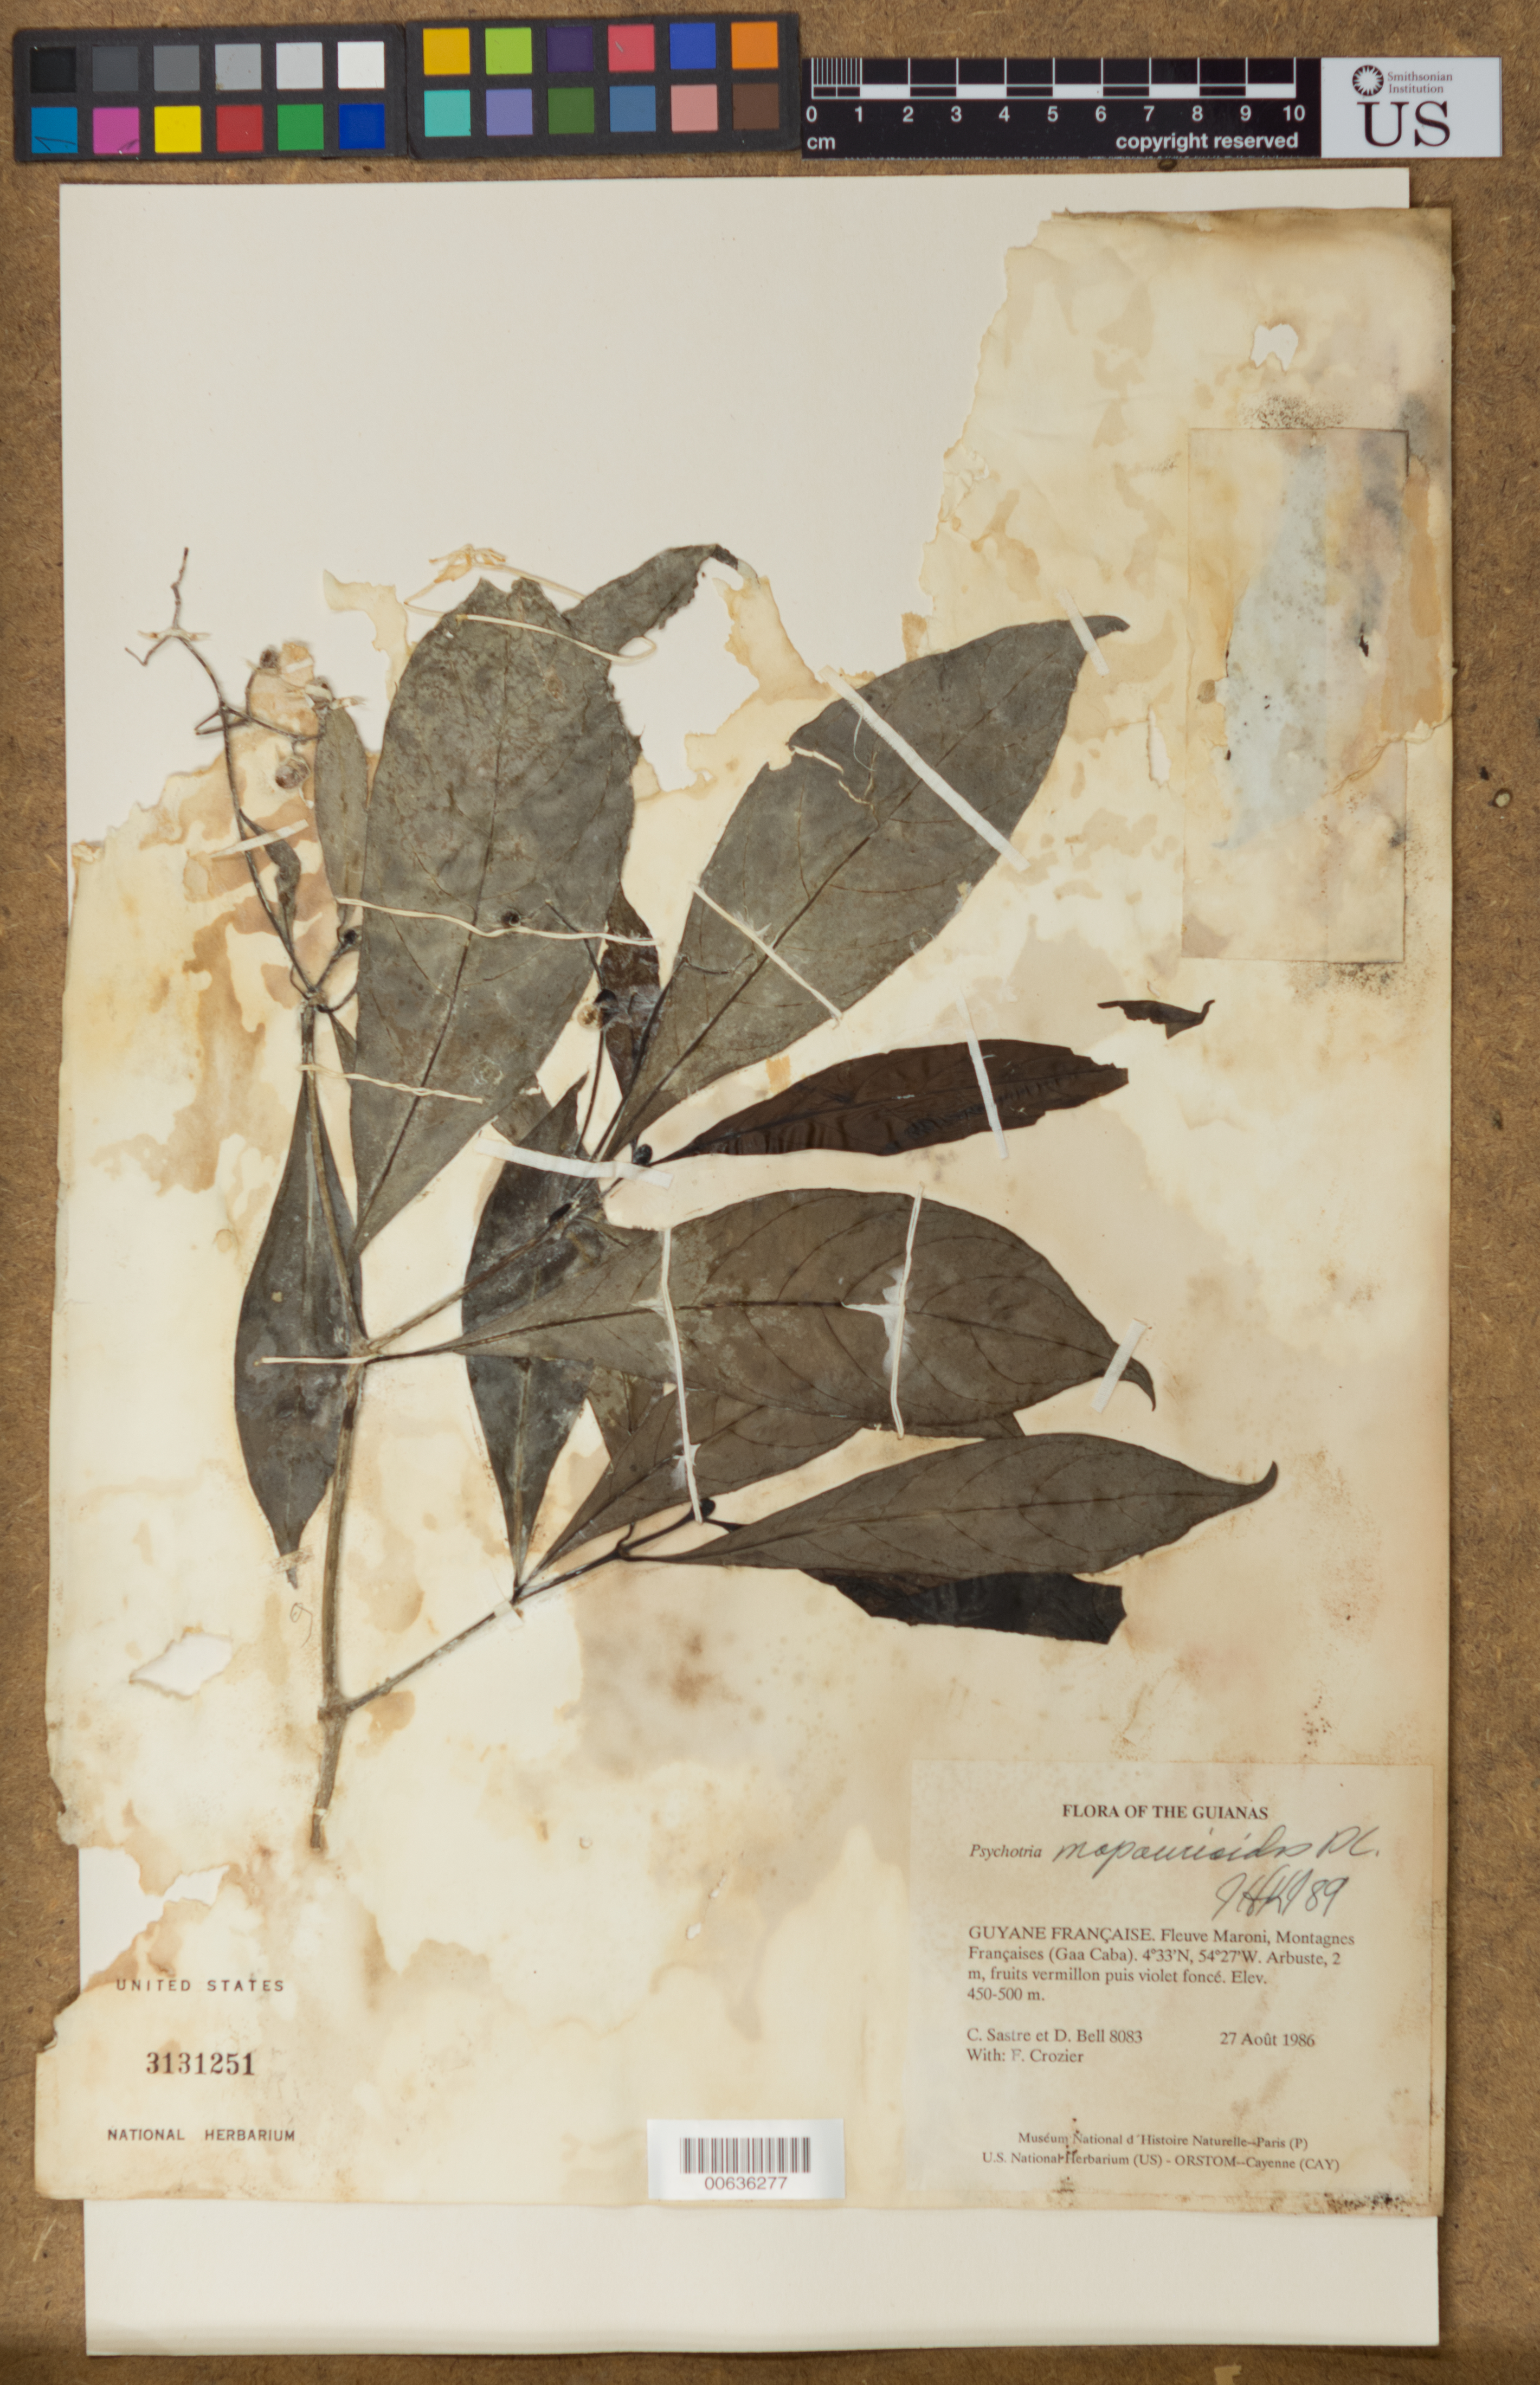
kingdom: Plantae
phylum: Tracheophyta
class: Magnoliopsida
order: Gentianales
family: Rubiaceae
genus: Psychotria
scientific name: Psychotria mapourioides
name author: DC.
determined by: Kirkbride, J. H.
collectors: C. H. L. Sastre, D. A. Bell & F. Crozier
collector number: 8083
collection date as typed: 27 August 1986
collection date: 1986-08-27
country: French Guiana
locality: Fleuve Maroni, Montagnes Françaises (Gaa Caba)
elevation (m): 450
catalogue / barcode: US 3131251